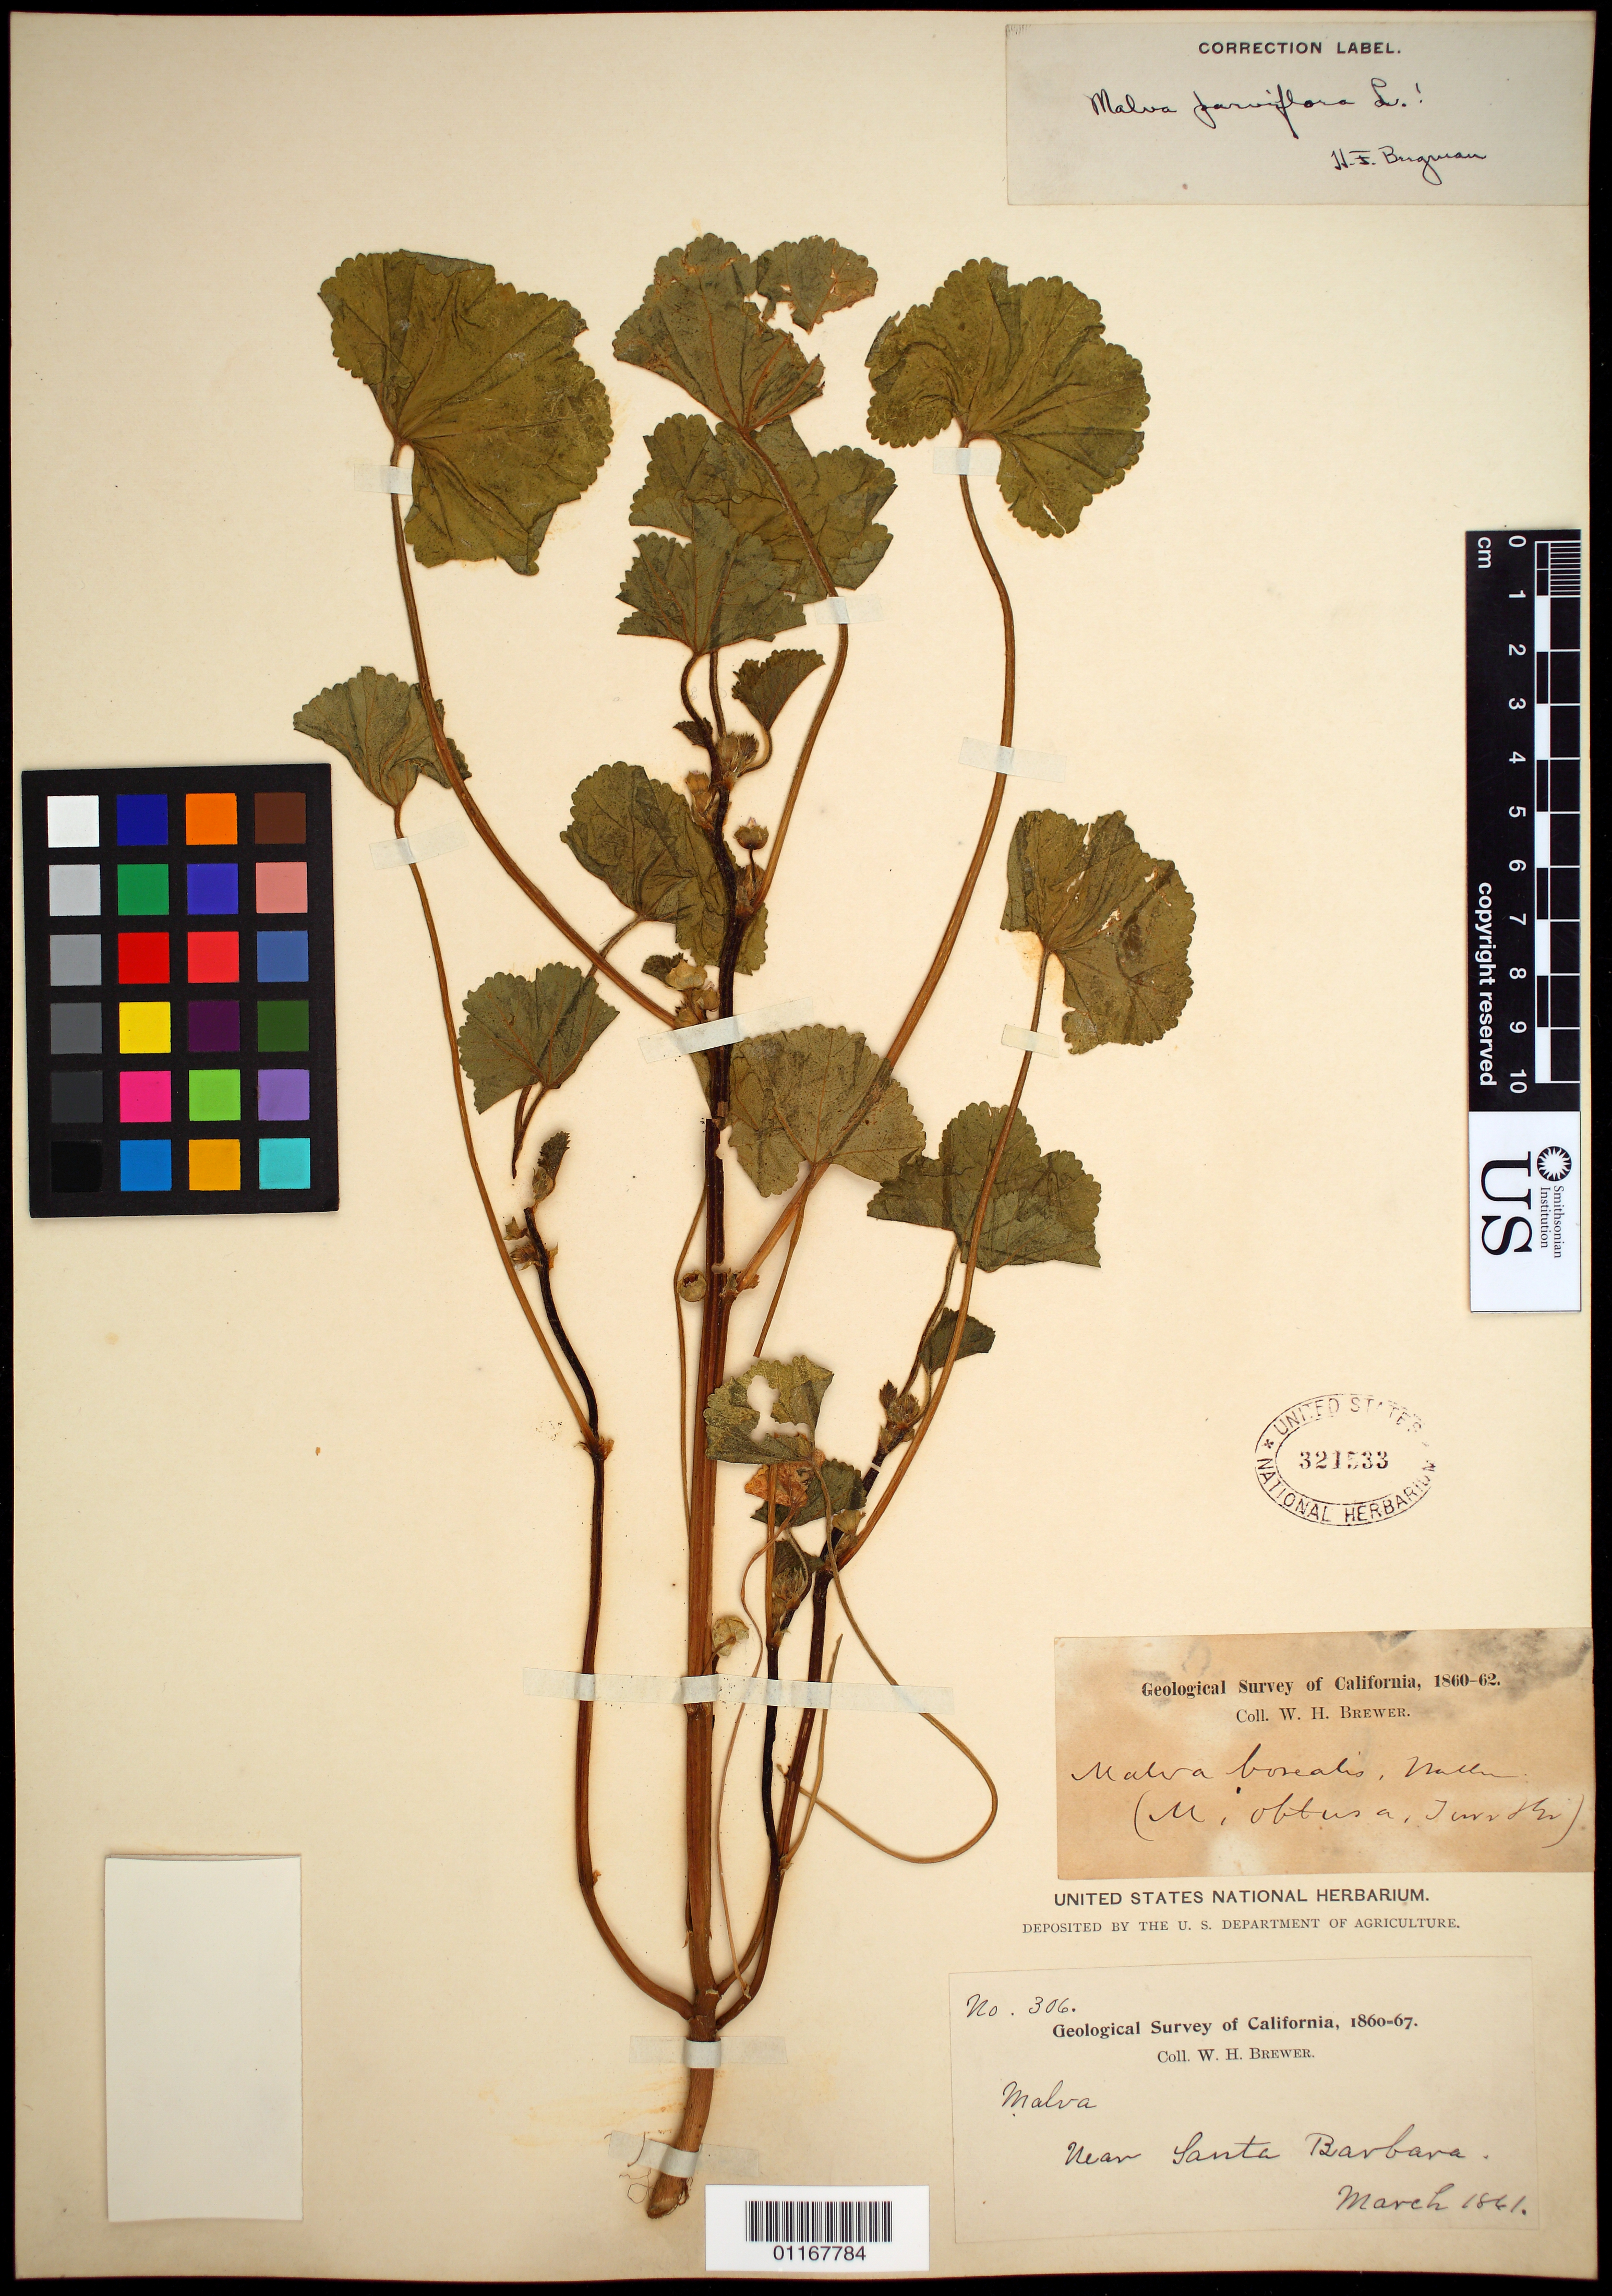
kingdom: Plantae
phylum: Tracheophyta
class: Magnoliopsida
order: Malvales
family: Malvaceae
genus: Malva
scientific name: Malva borealis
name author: Wallman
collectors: W. H. Brewer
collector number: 306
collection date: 1861-03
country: United States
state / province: California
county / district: Santa Barbara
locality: near Santa Barbara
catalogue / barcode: US 321533